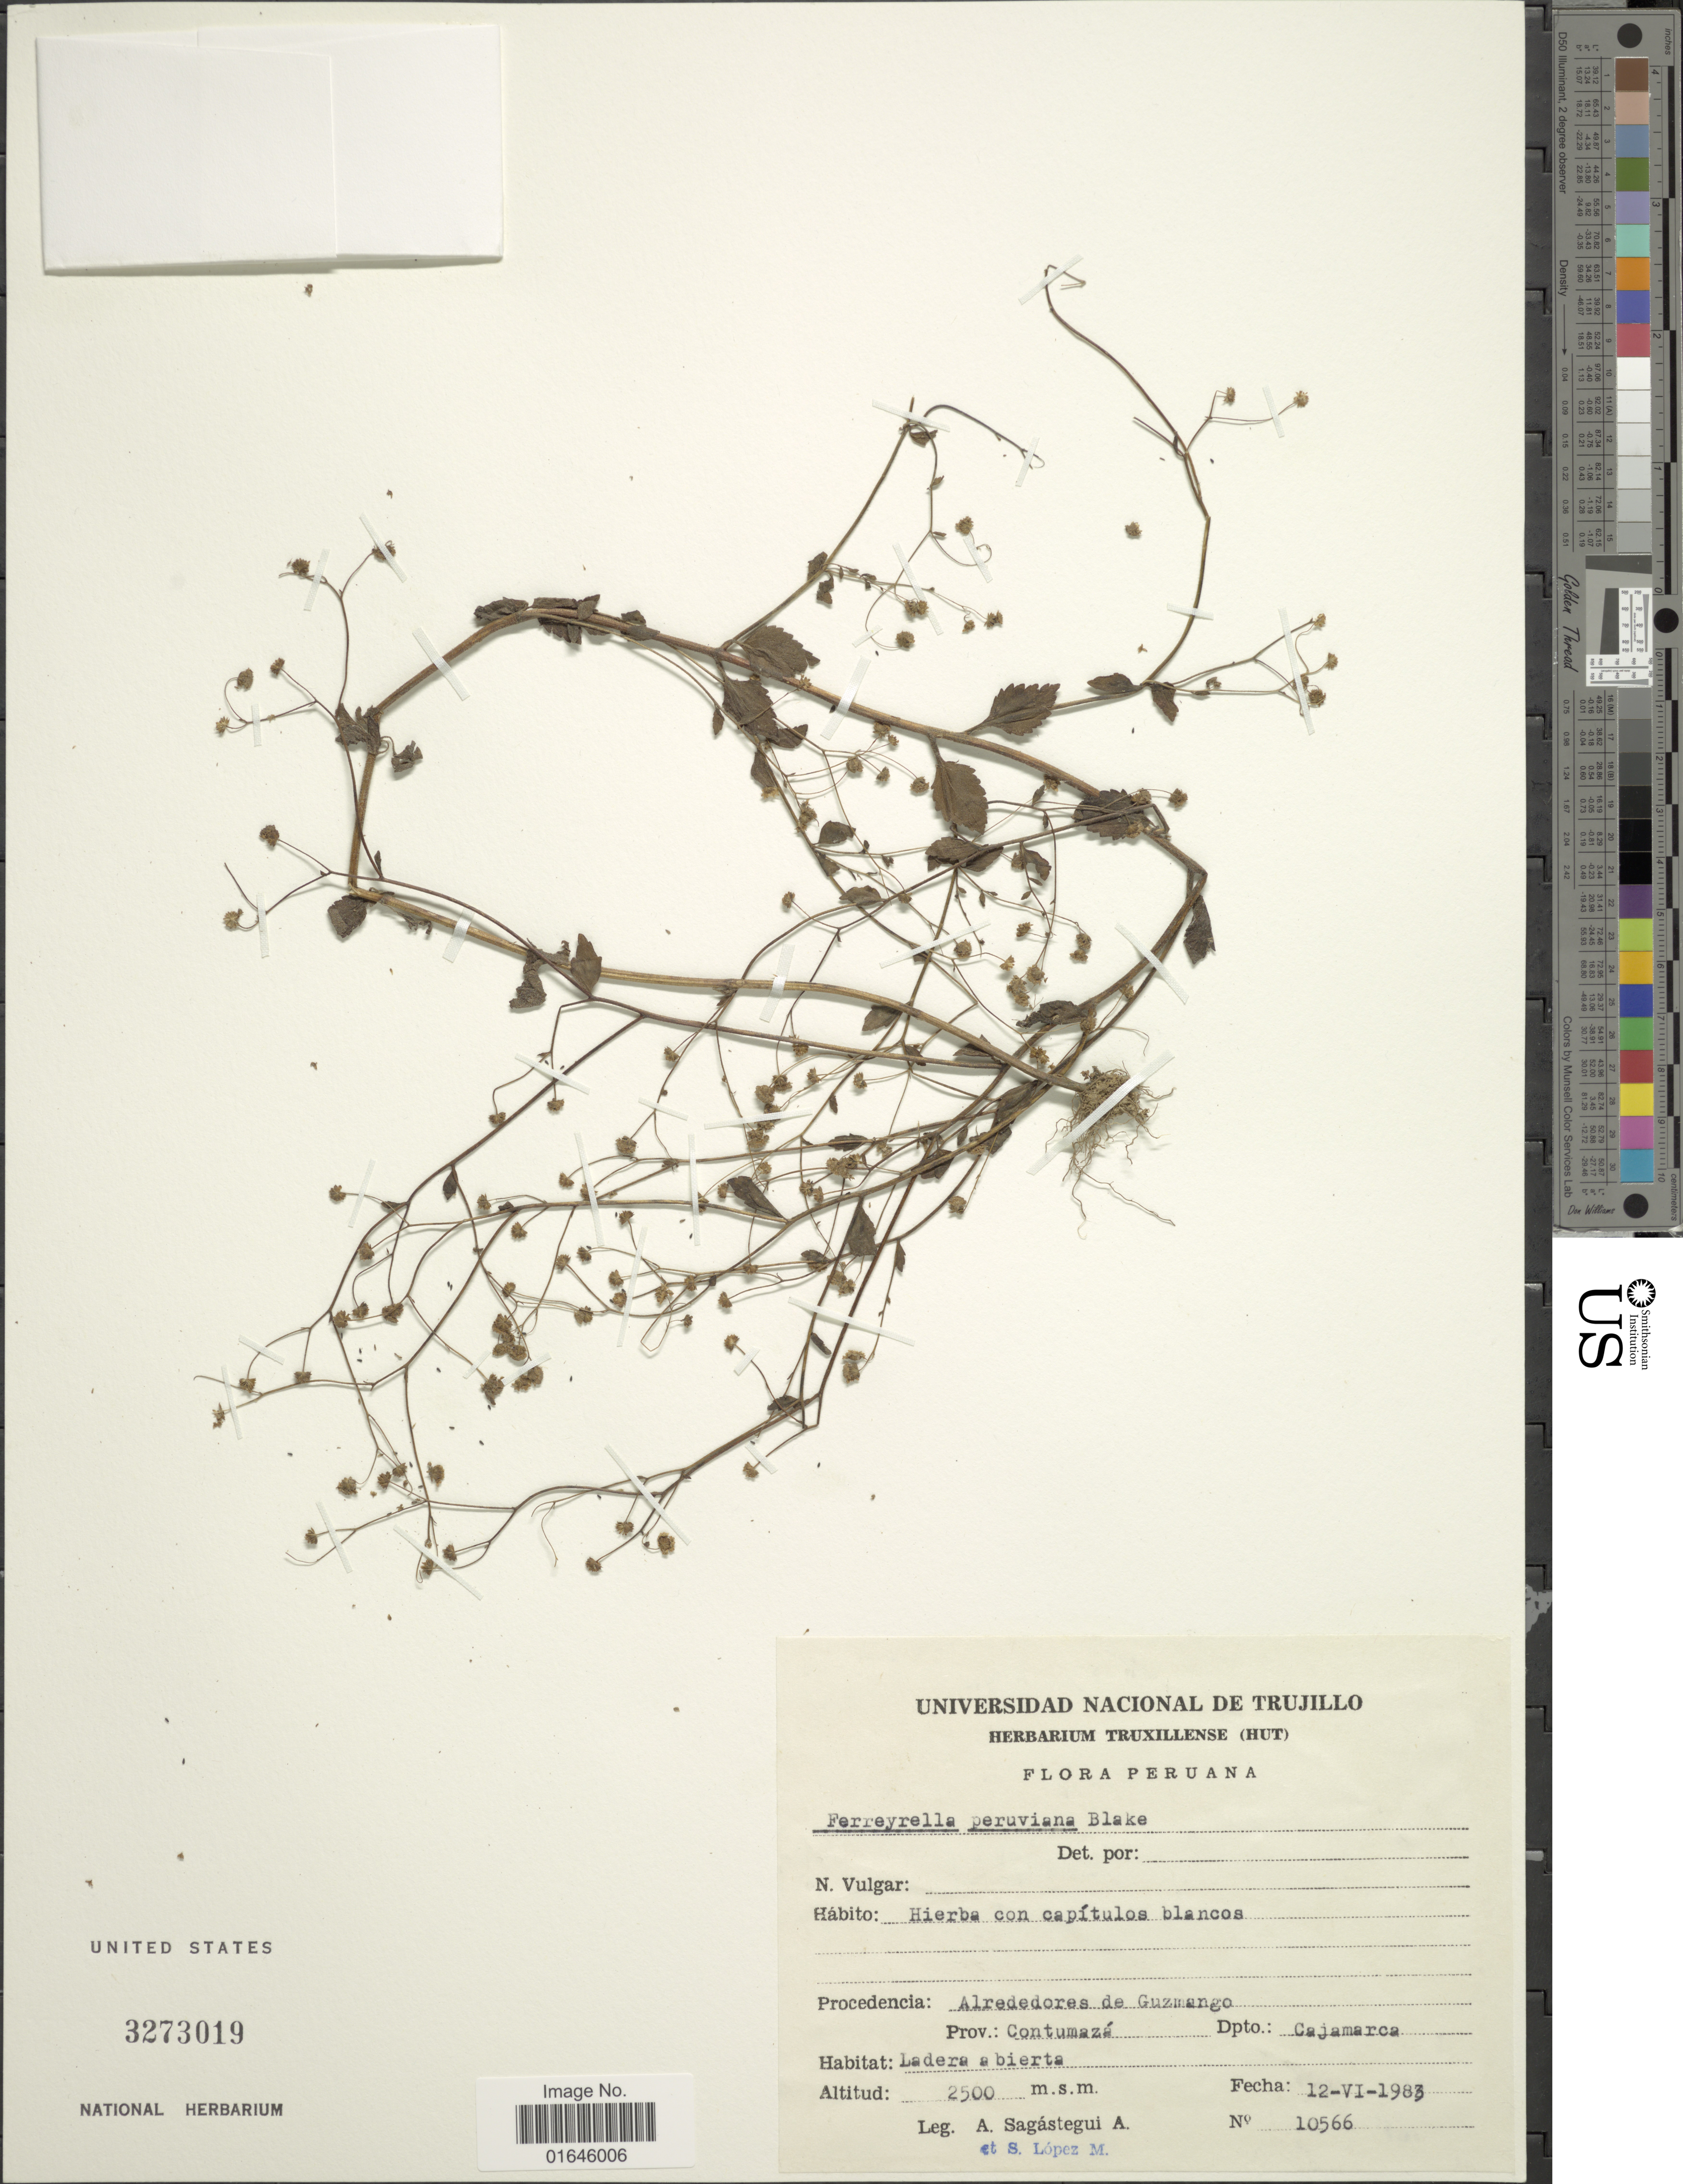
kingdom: Plantae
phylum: Tracheophyta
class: Magnoliopsida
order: Asterales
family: Asteraceae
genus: Ferreyrella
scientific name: Ferreyrella peruviana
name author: S.F. Blake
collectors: A. Sagástegui A. & S. Lopez M.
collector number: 10566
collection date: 1983-06-12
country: Peru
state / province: Cajamarca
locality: Prov. Contumaza, Dpto. Cajamarca, Alrededores de Guzmango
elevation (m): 2500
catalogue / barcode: US 3273019